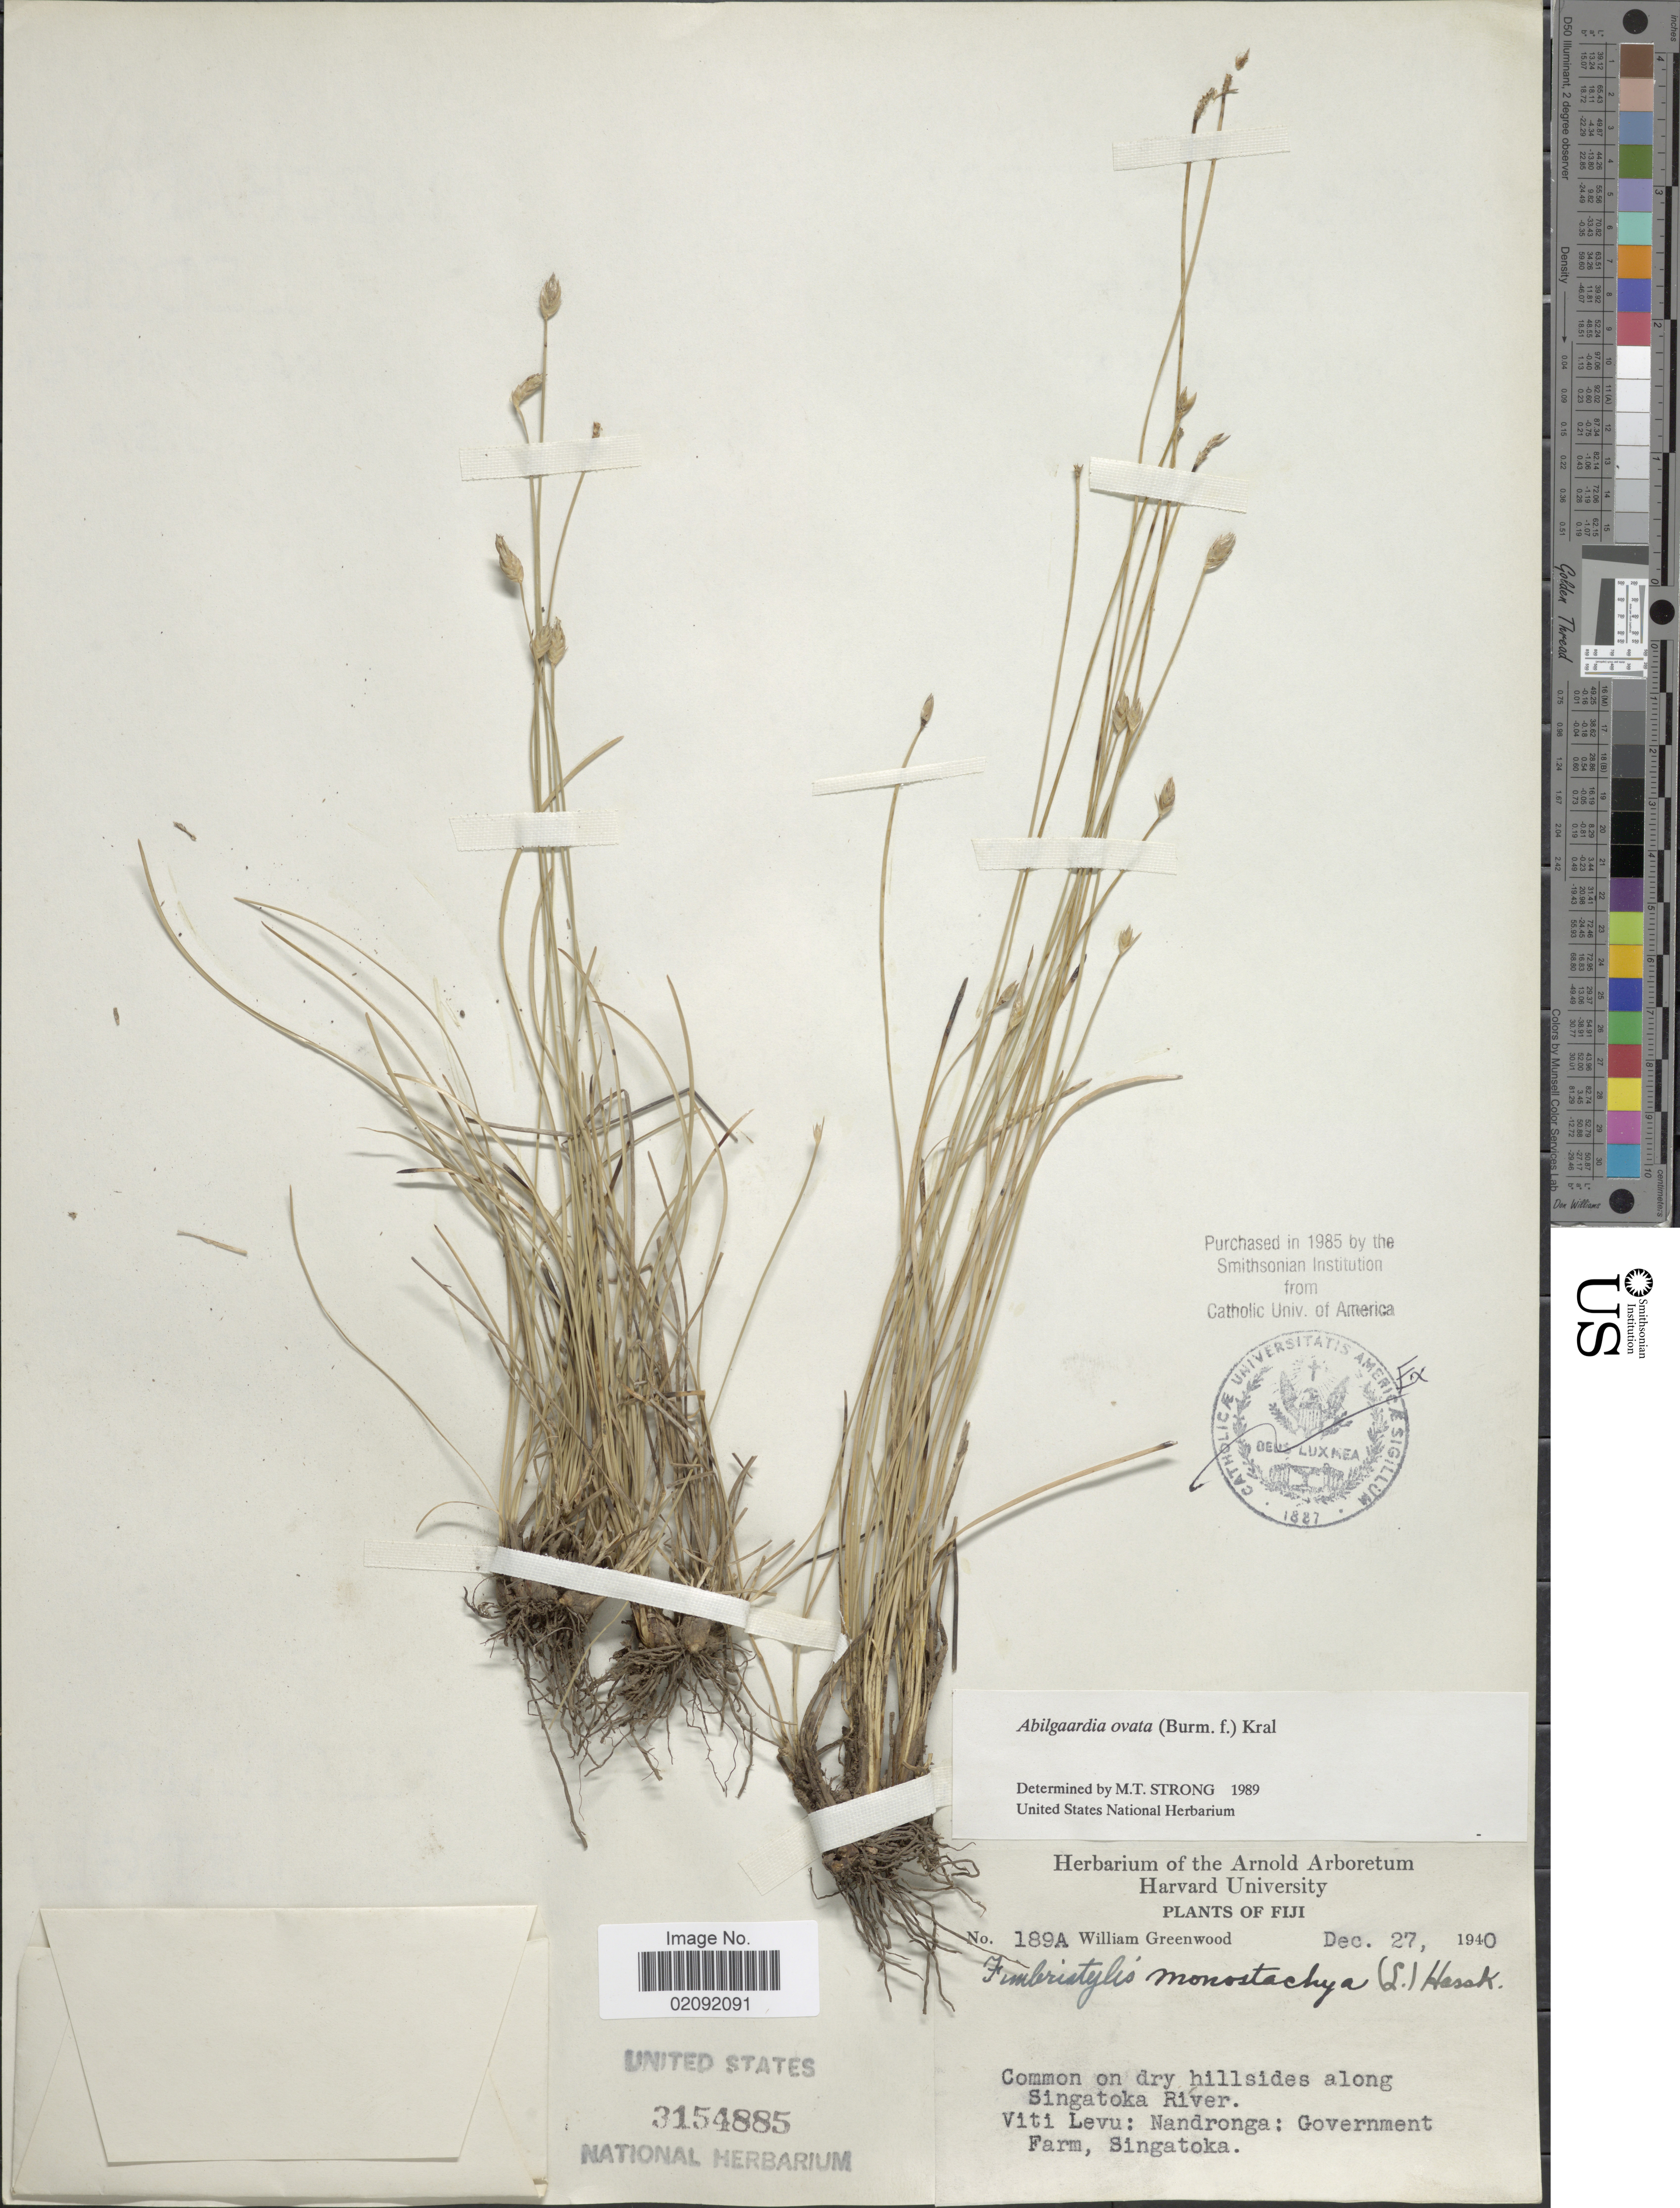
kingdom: Plantae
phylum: Tracheophyta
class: Liliopsida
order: Poales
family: Cyperaceae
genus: Abildgaardia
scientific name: Abildgaardia ovata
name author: (Burm. f.) Kral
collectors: W. Greenwood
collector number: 189A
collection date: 1940-12-27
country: Fiji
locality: Common on dry hillsides along Singatoka River, Viti Levu: Nandronga: Government Farm, Singatoka.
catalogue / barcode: US 3154885